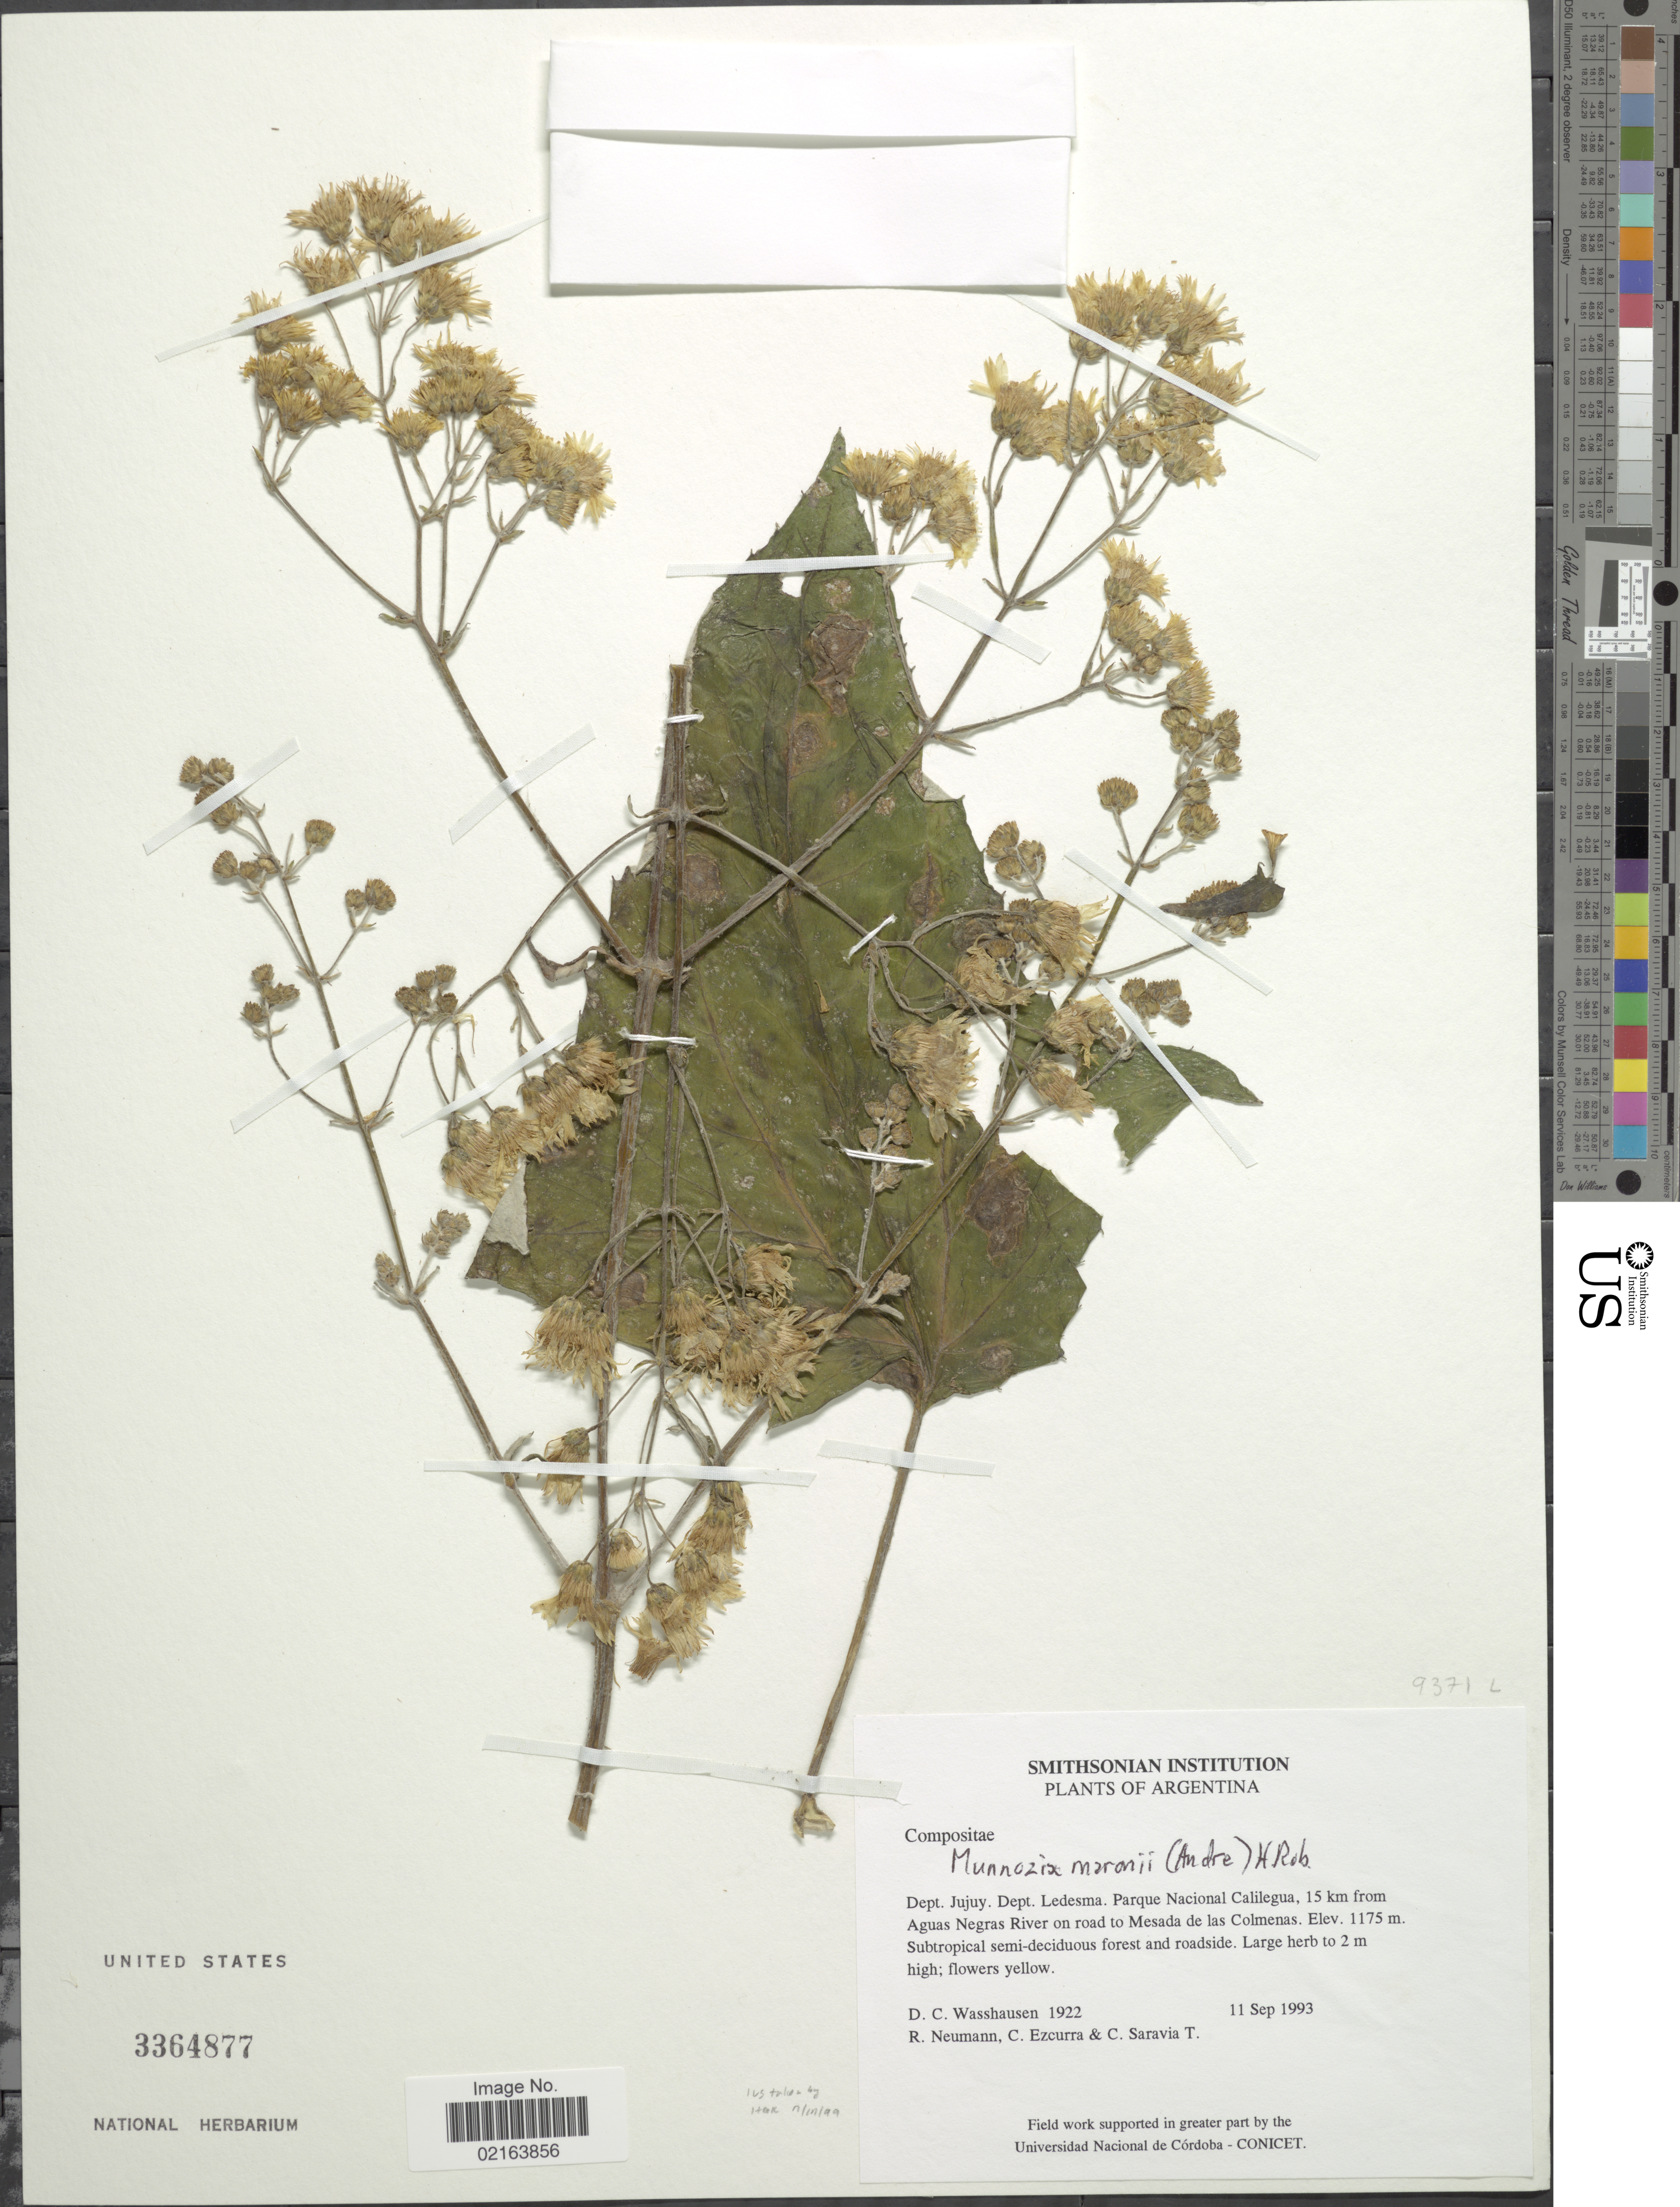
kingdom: Plantae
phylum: Tracheophyta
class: Magnoliopsida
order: Asterales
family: Asteraceae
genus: Munnozia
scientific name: Munnozia maronii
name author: (André) H. Rob.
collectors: D. C. Wasshausen, R. Neumann, C. Ezcurra & C. Saravia T.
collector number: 1922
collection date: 1993-09-11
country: Argentina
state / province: Jujuy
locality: Dept. Jujuy, Dept. Ledesma, Parque Nacional Calilegua, 15 km from Aguas Negras River on road to Mesada de las Colmenas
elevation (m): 1175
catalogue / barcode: US 3364877